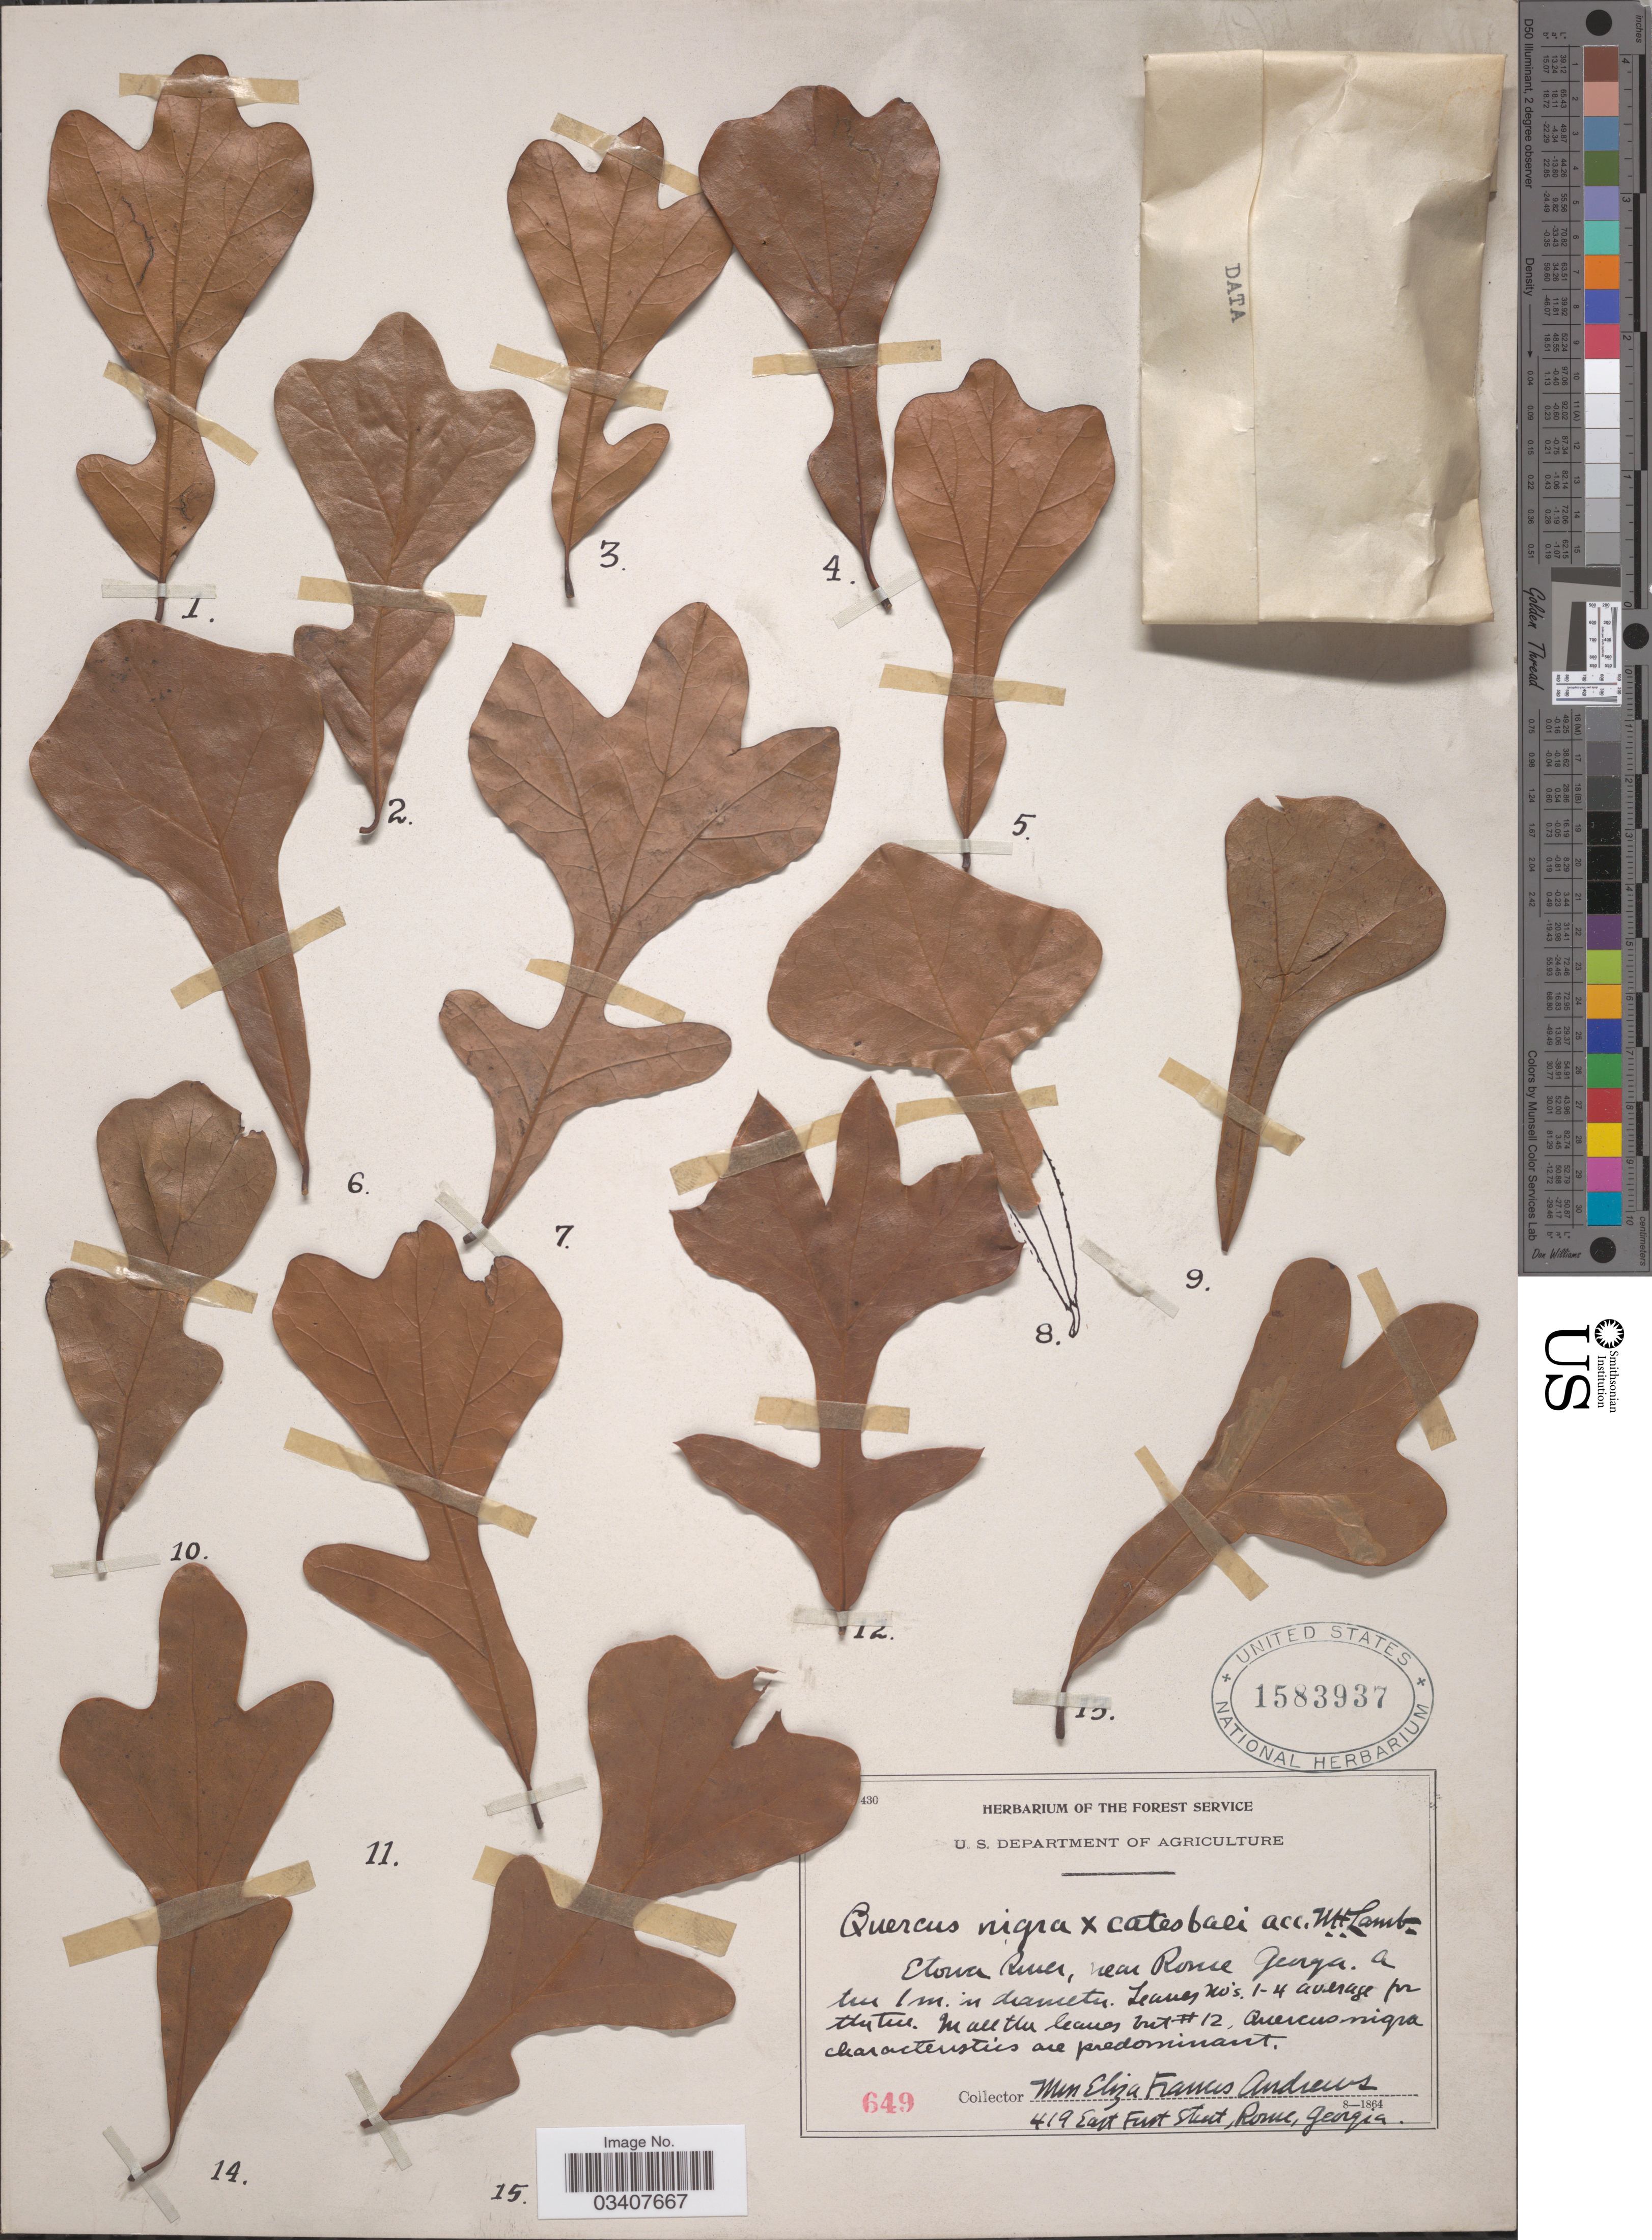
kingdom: Plantae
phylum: Tracheophyta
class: Magnoliopsida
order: Fagales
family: Fagaceae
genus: Quercus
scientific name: Quercus nigra x Q. catesbaei Michx.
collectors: E. Andrews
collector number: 649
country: United States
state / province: Georgia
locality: Etowa River, near Rome.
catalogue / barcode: US 1583937